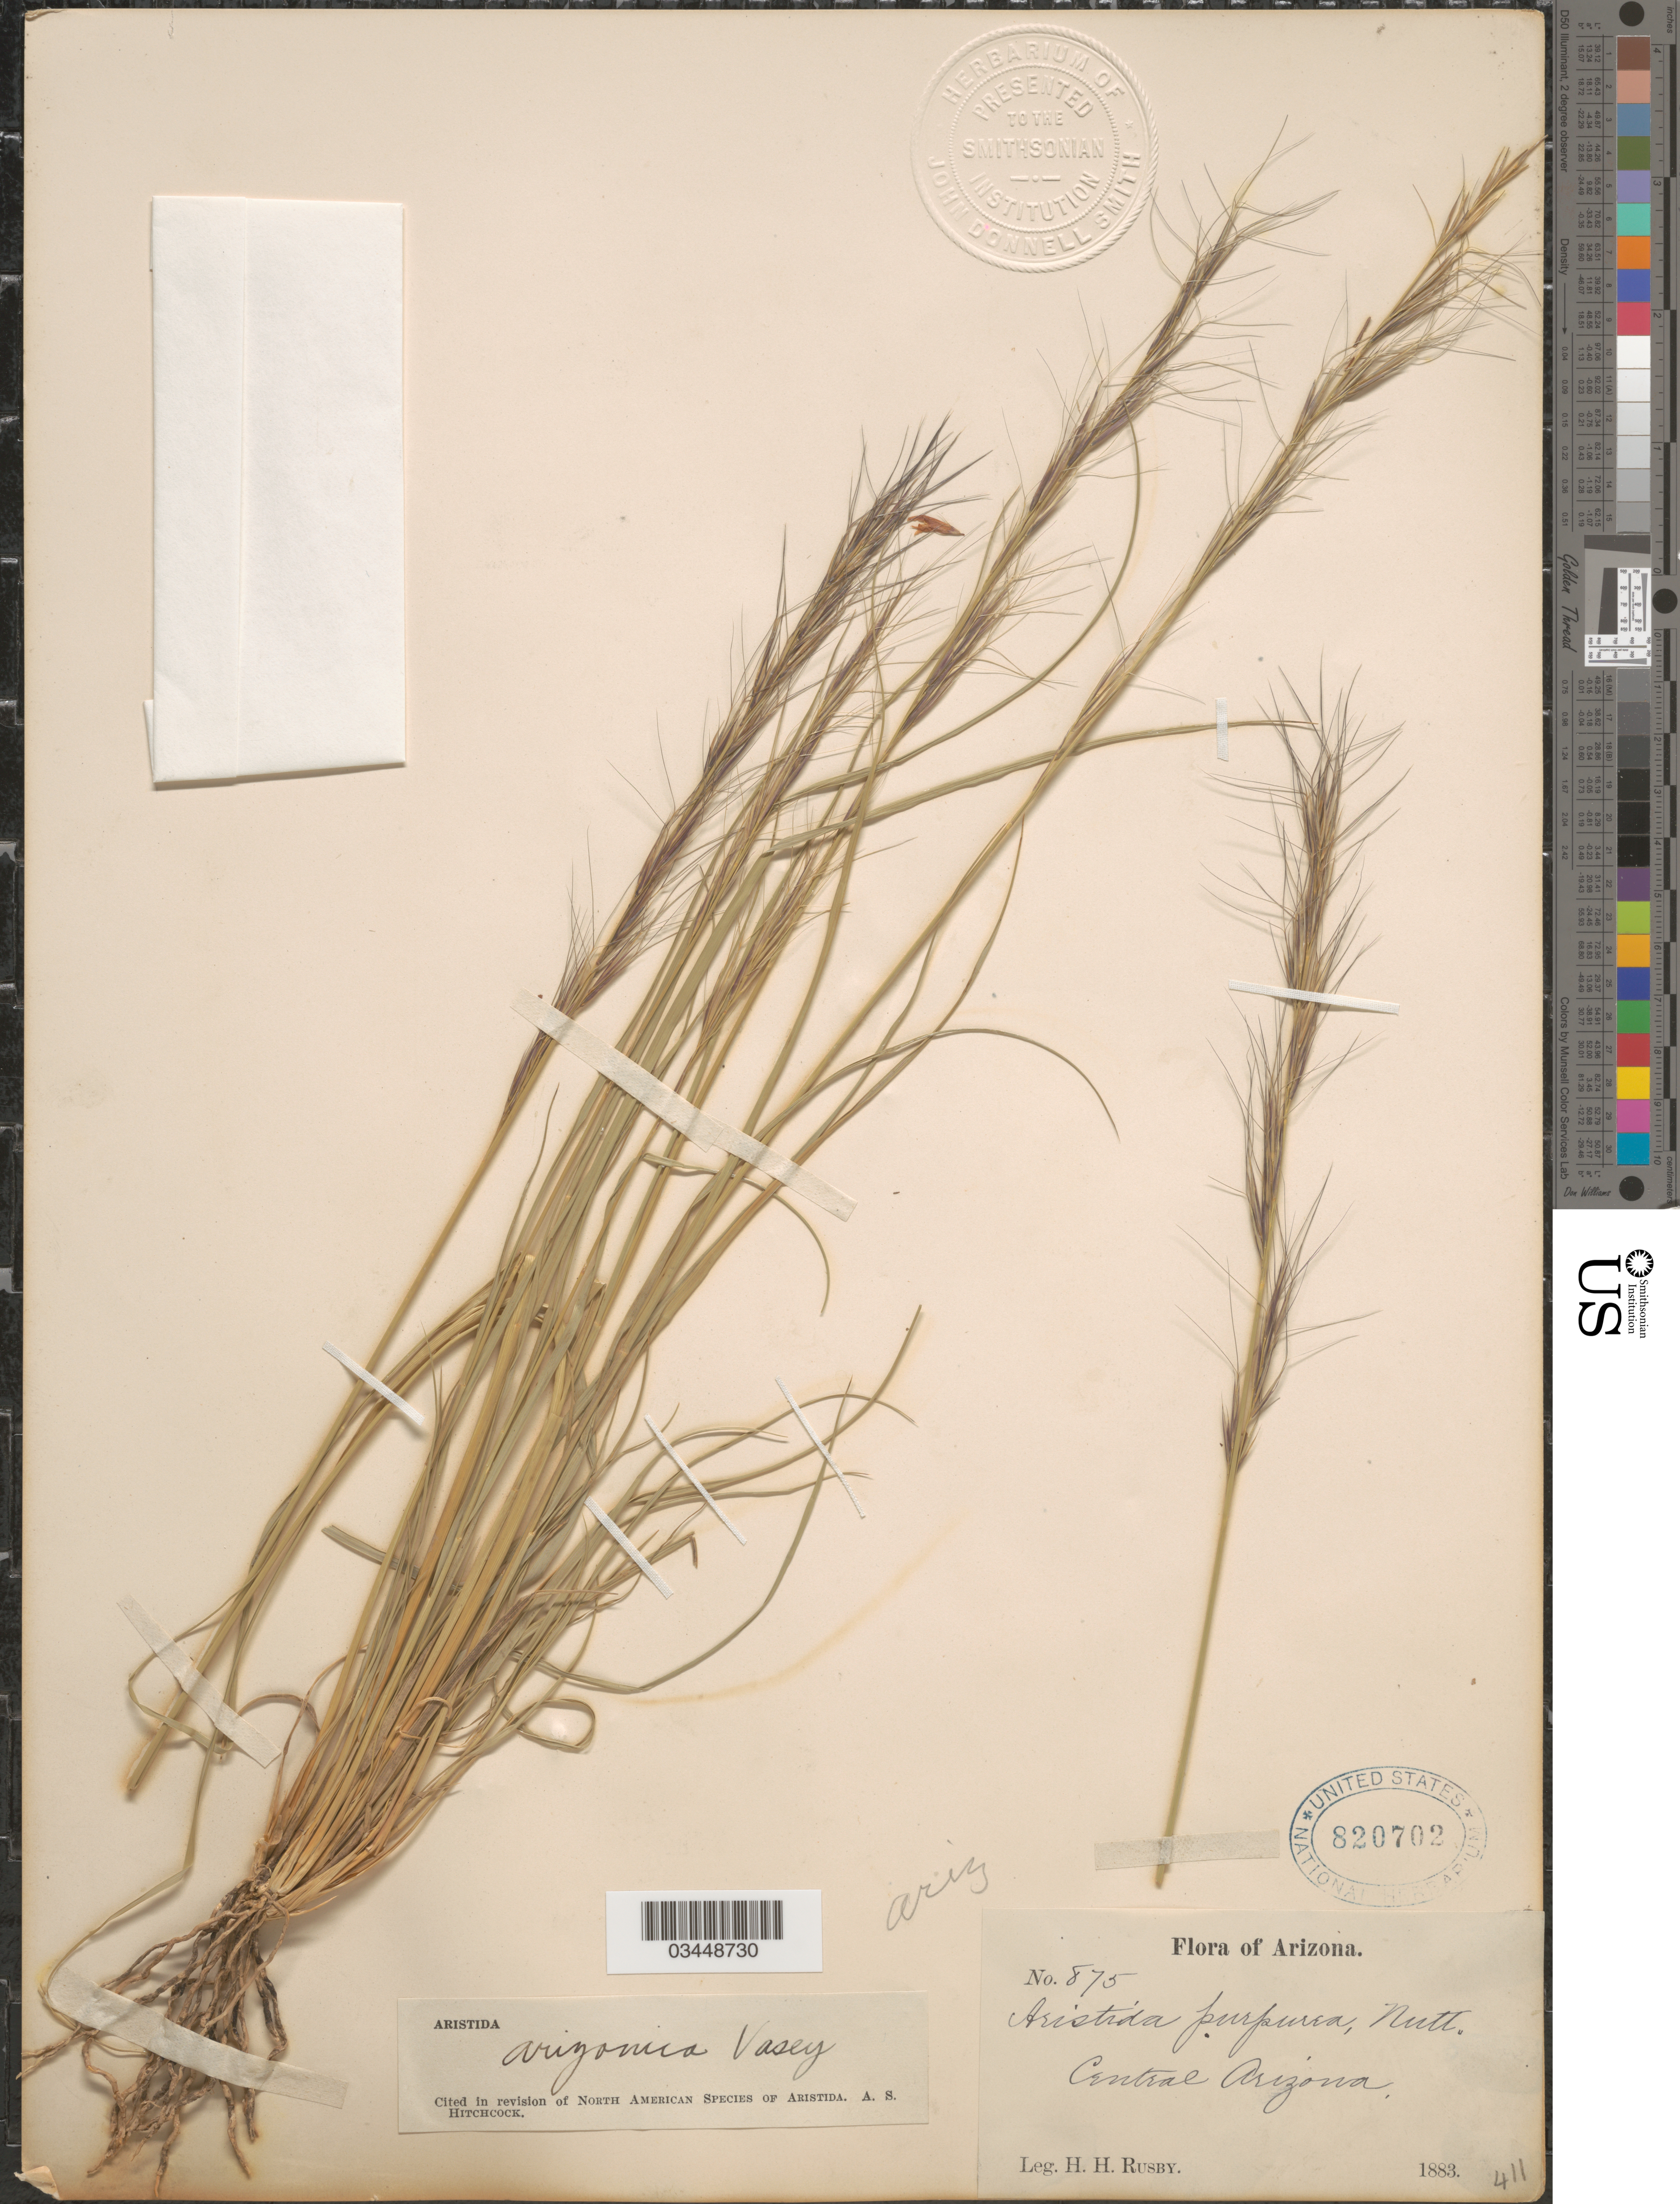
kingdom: Plantae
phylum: Tracheophyta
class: Liliopsida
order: Poales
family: Poaceae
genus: Aristida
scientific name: Aristida arizonica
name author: Vasey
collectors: H. H. Rusby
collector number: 875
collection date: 1883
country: United States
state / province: Arizona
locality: Central Arizona.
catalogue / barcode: US 820702